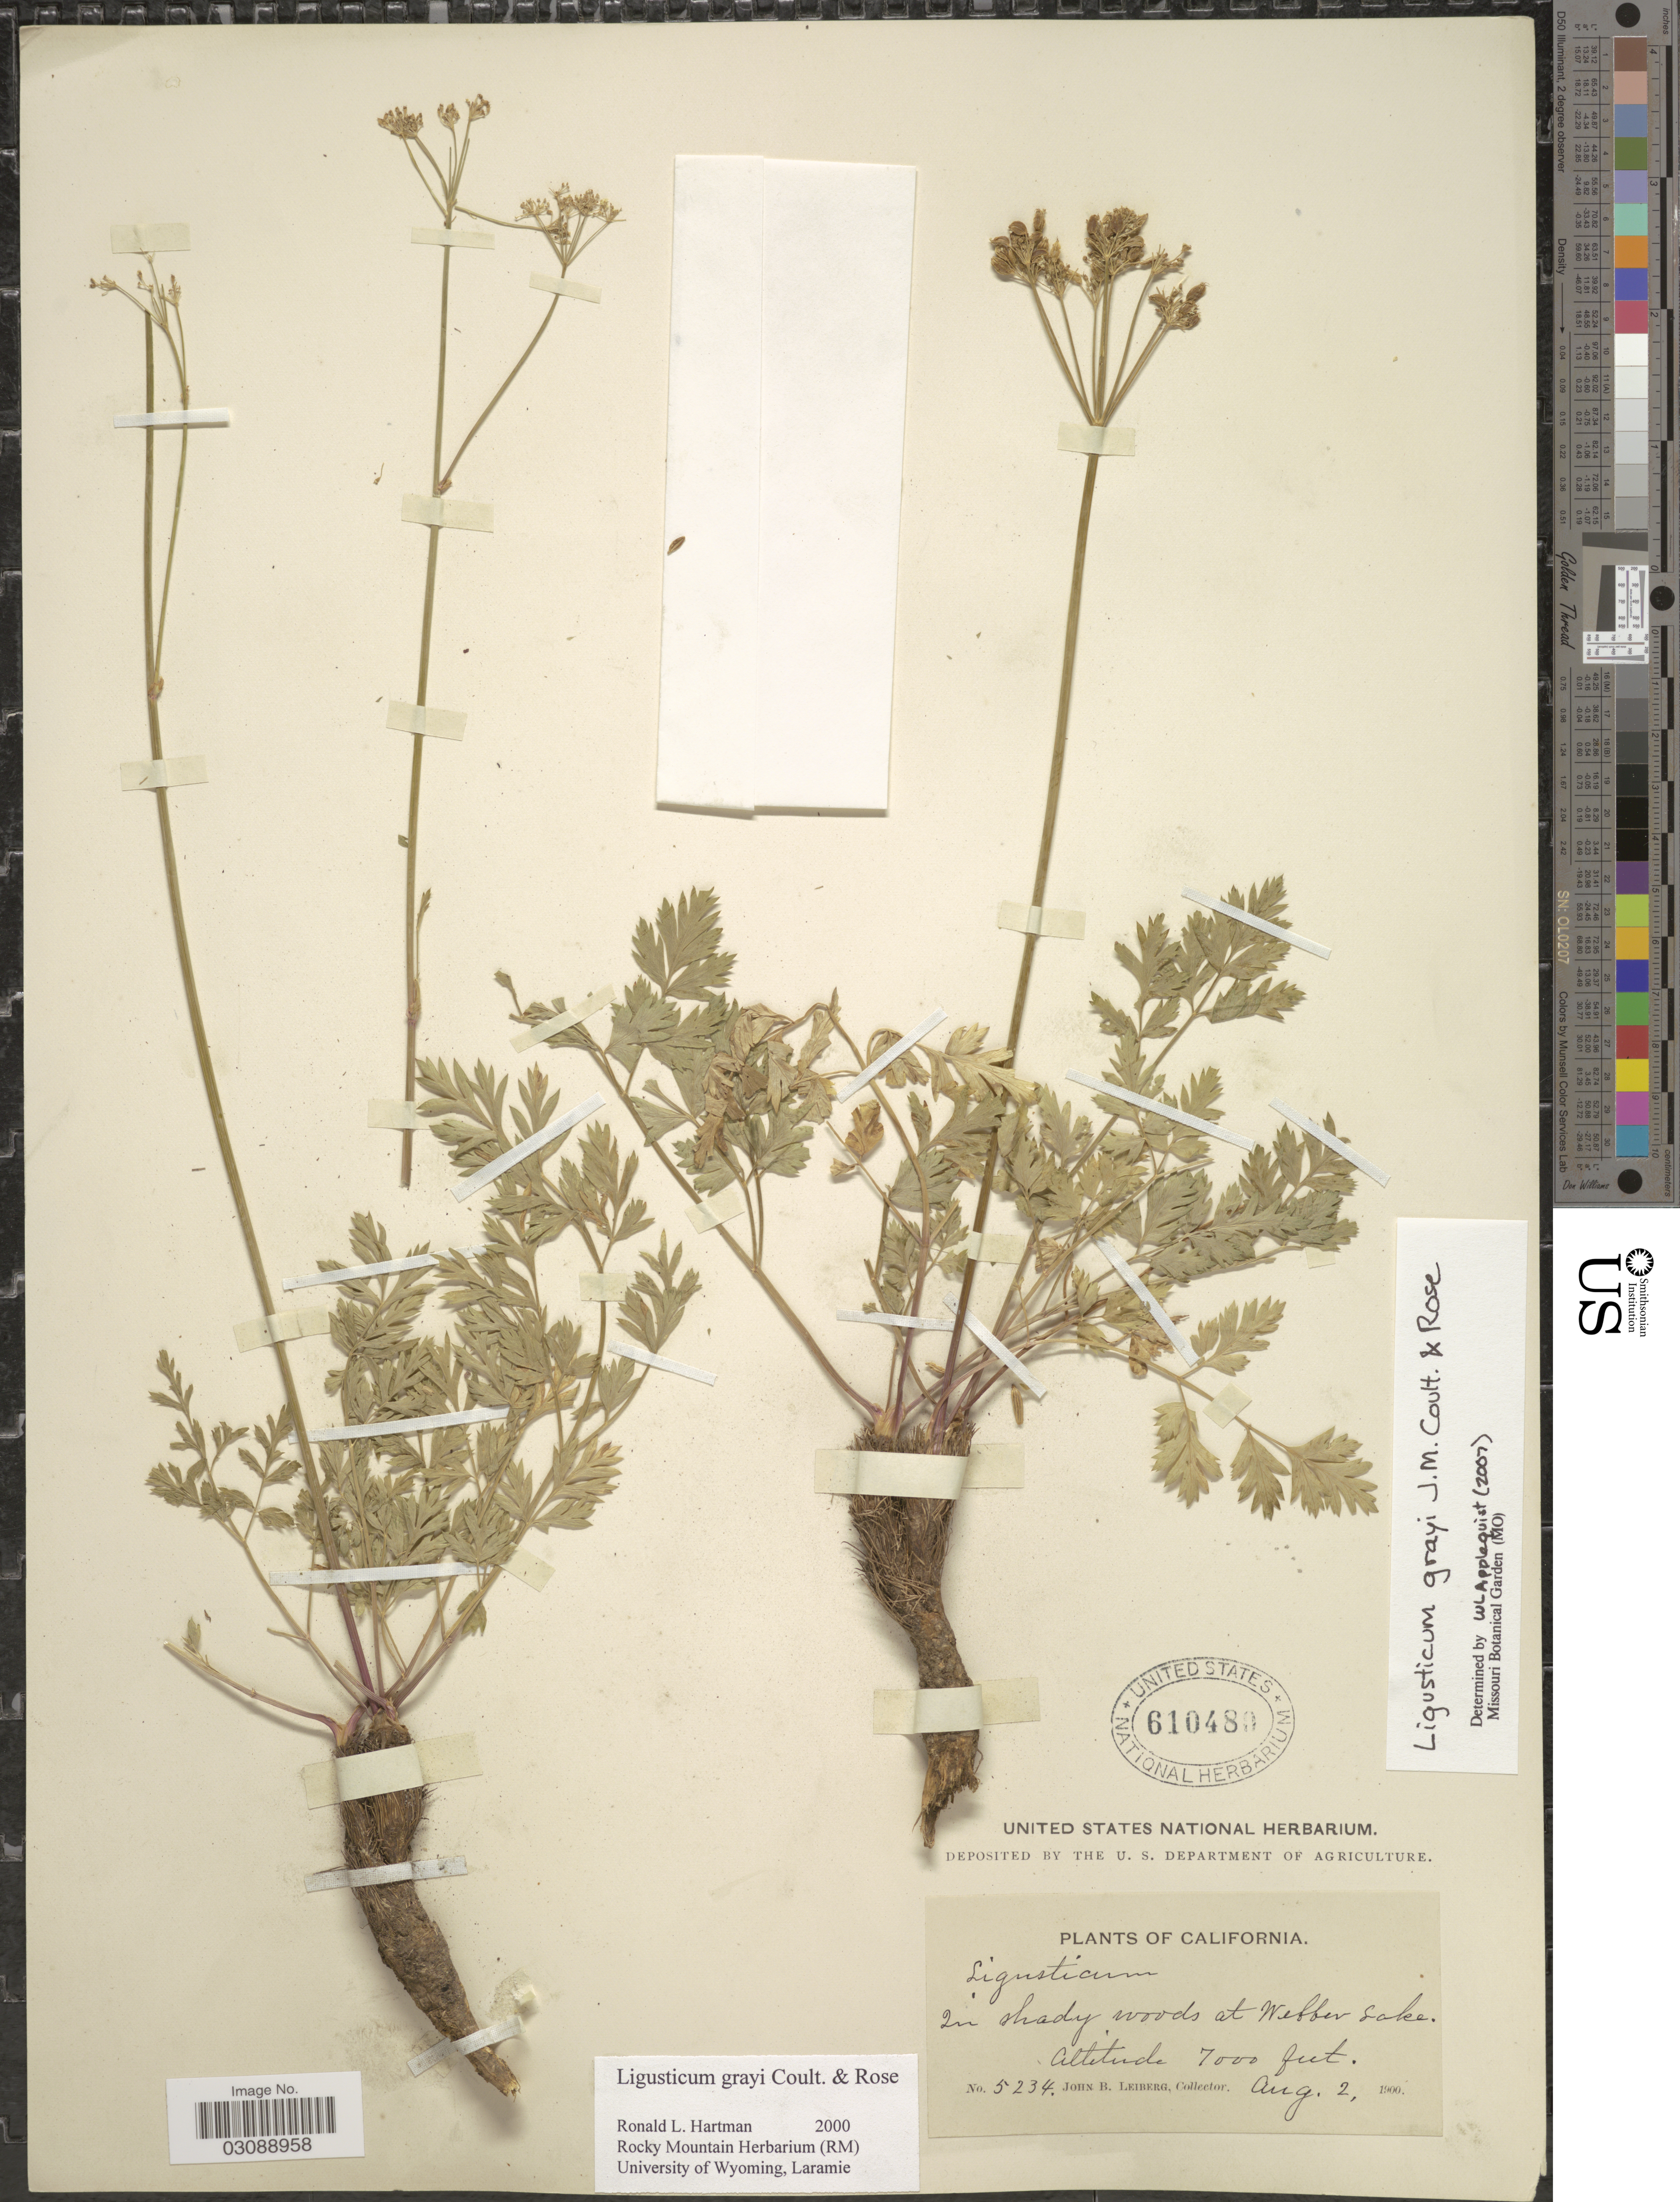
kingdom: Plantae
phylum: Tracheophyta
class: Magnoliopsida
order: Apiales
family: Apiaceae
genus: Ligusticum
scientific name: Ligusticum grayi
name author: J.M. Coult. & Rose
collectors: J. B. Leiberg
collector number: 5234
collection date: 1900-08-02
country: United States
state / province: California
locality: In shady woods at Webber Lake.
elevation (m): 2134